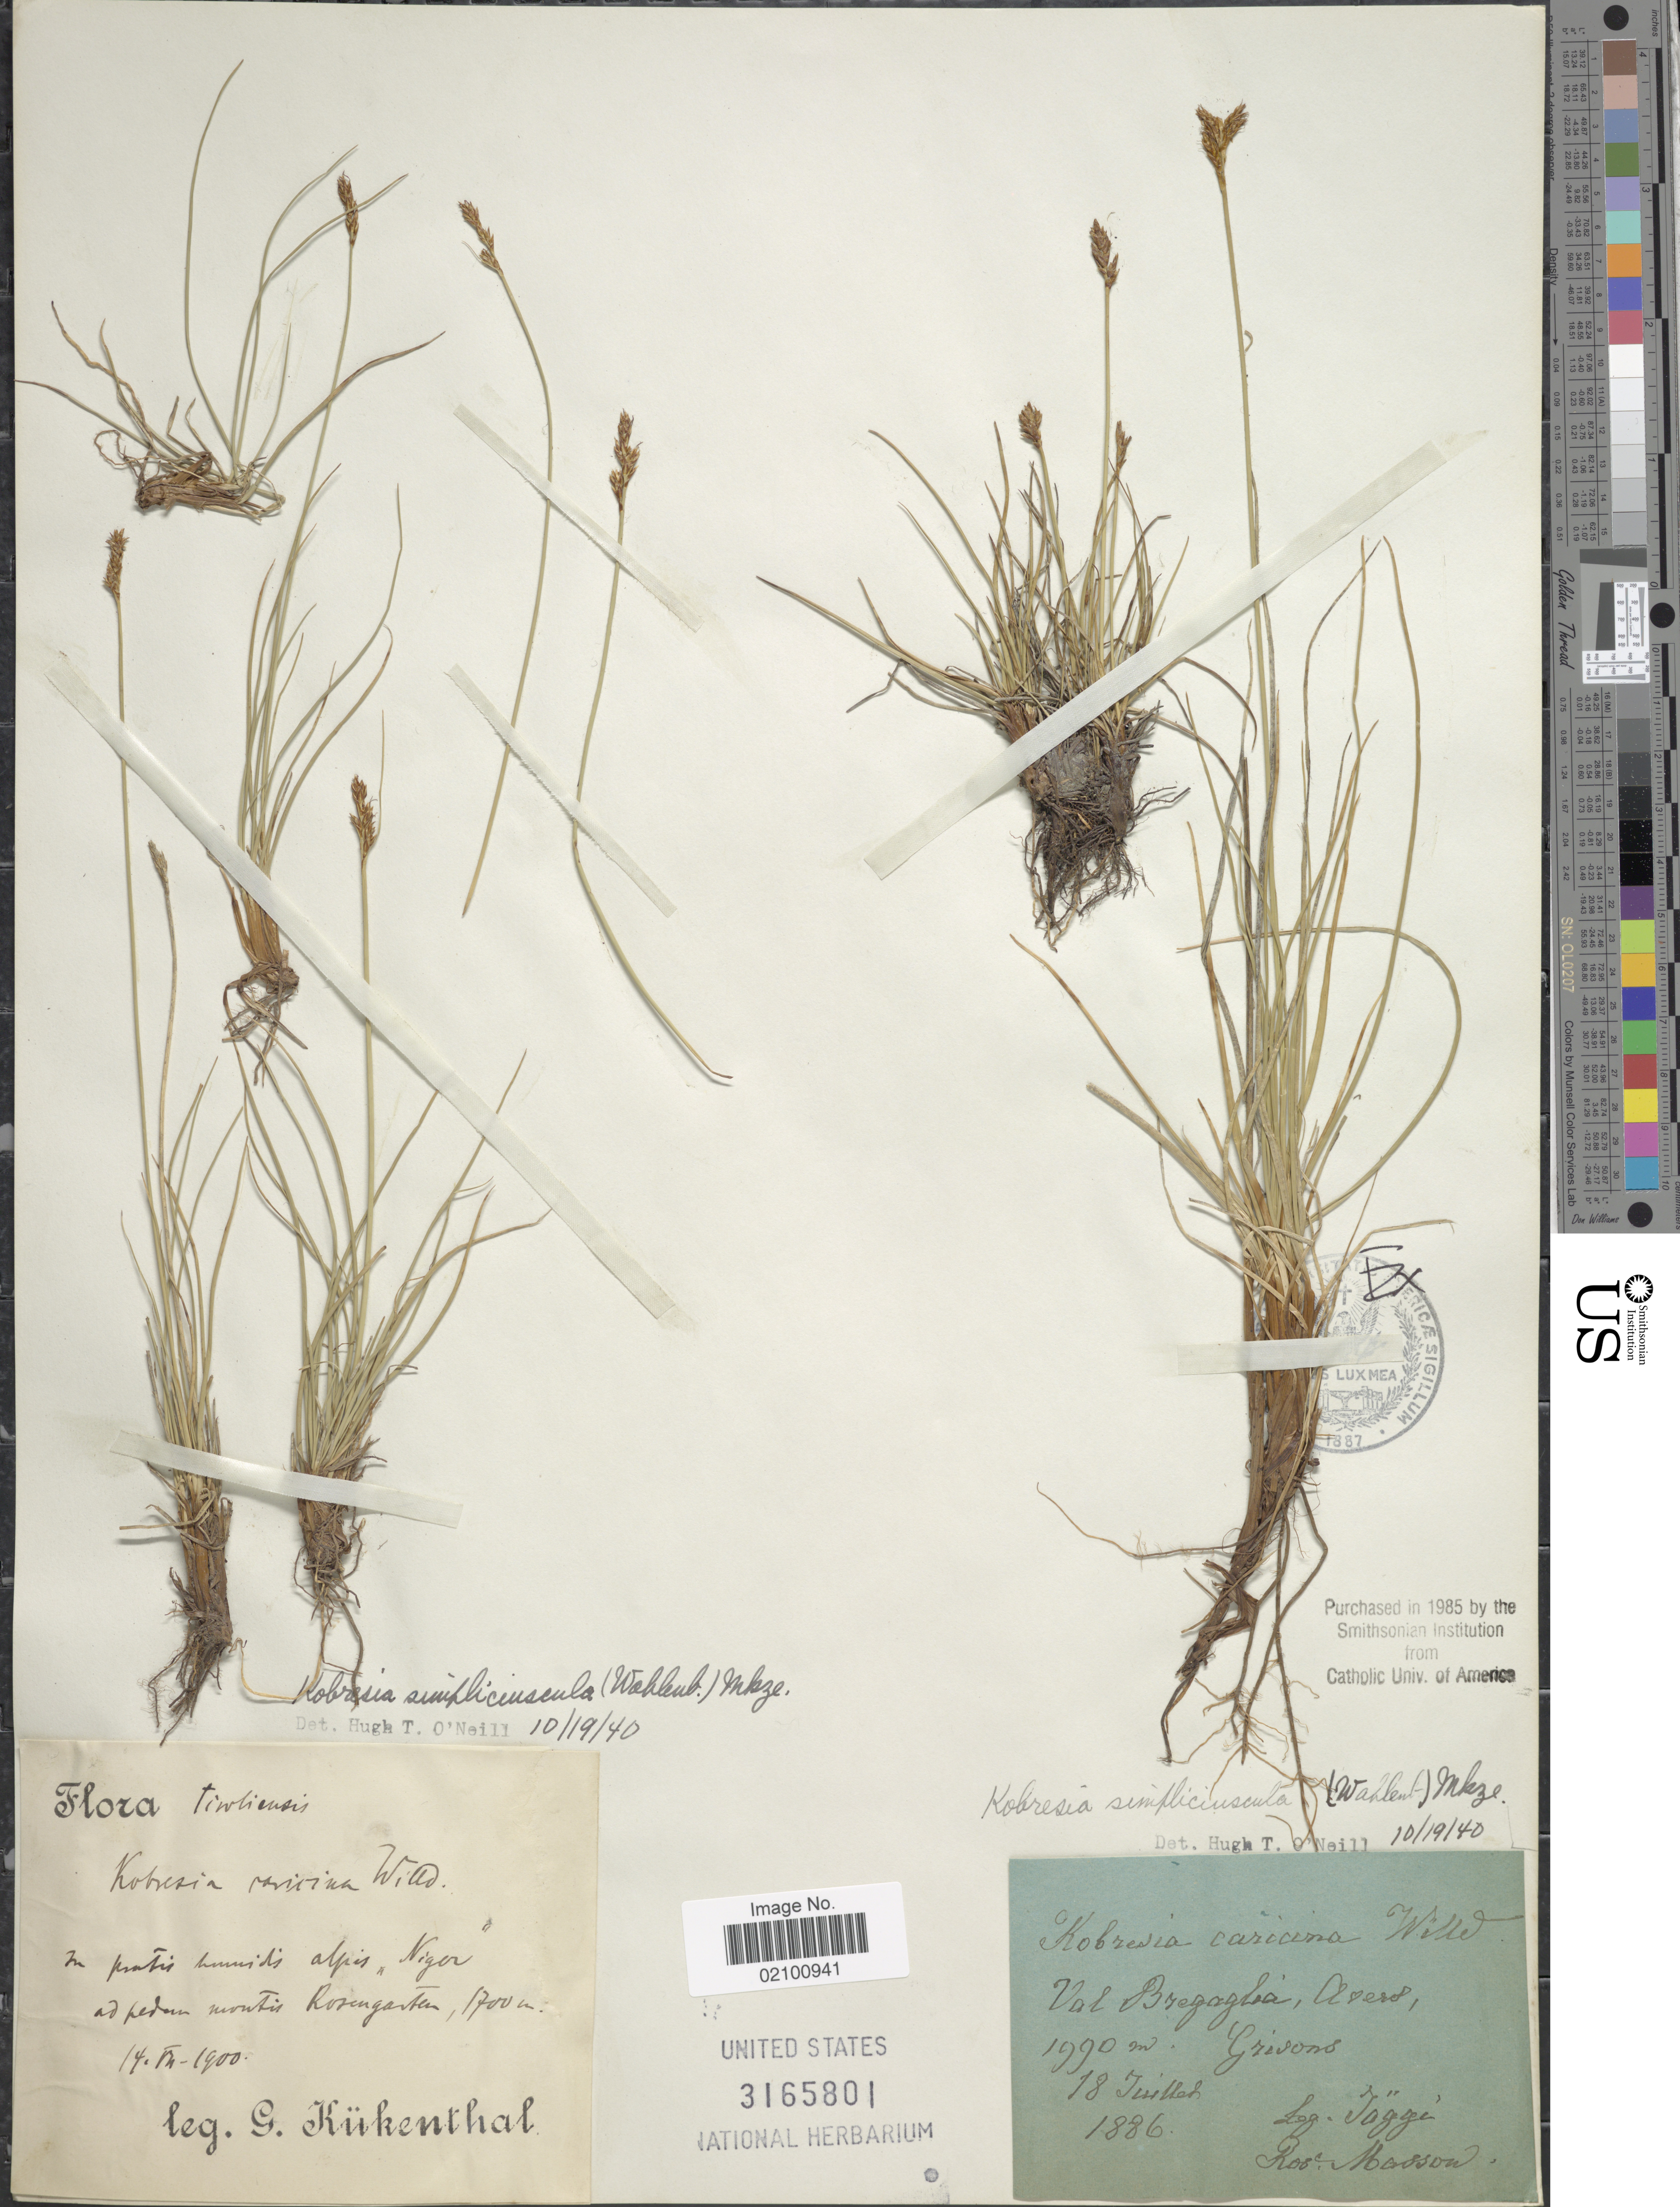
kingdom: Plantae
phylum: Tracheophyta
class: Liliopsida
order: Poales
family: Cyperaceae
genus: Carex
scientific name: Carex simpliciuscula subsp. simpliciuscula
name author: Wahlenb.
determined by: Strong, M. T., (US), Smithsonian Institution - National Museum of Natural History (UNITED STATES)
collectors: Jaggi & R. Masson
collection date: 1886-07-18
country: Switzerland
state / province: Graubunden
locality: Val Bregaglia, Avers, Grisons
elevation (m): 1990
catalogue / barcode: US 3165801-2